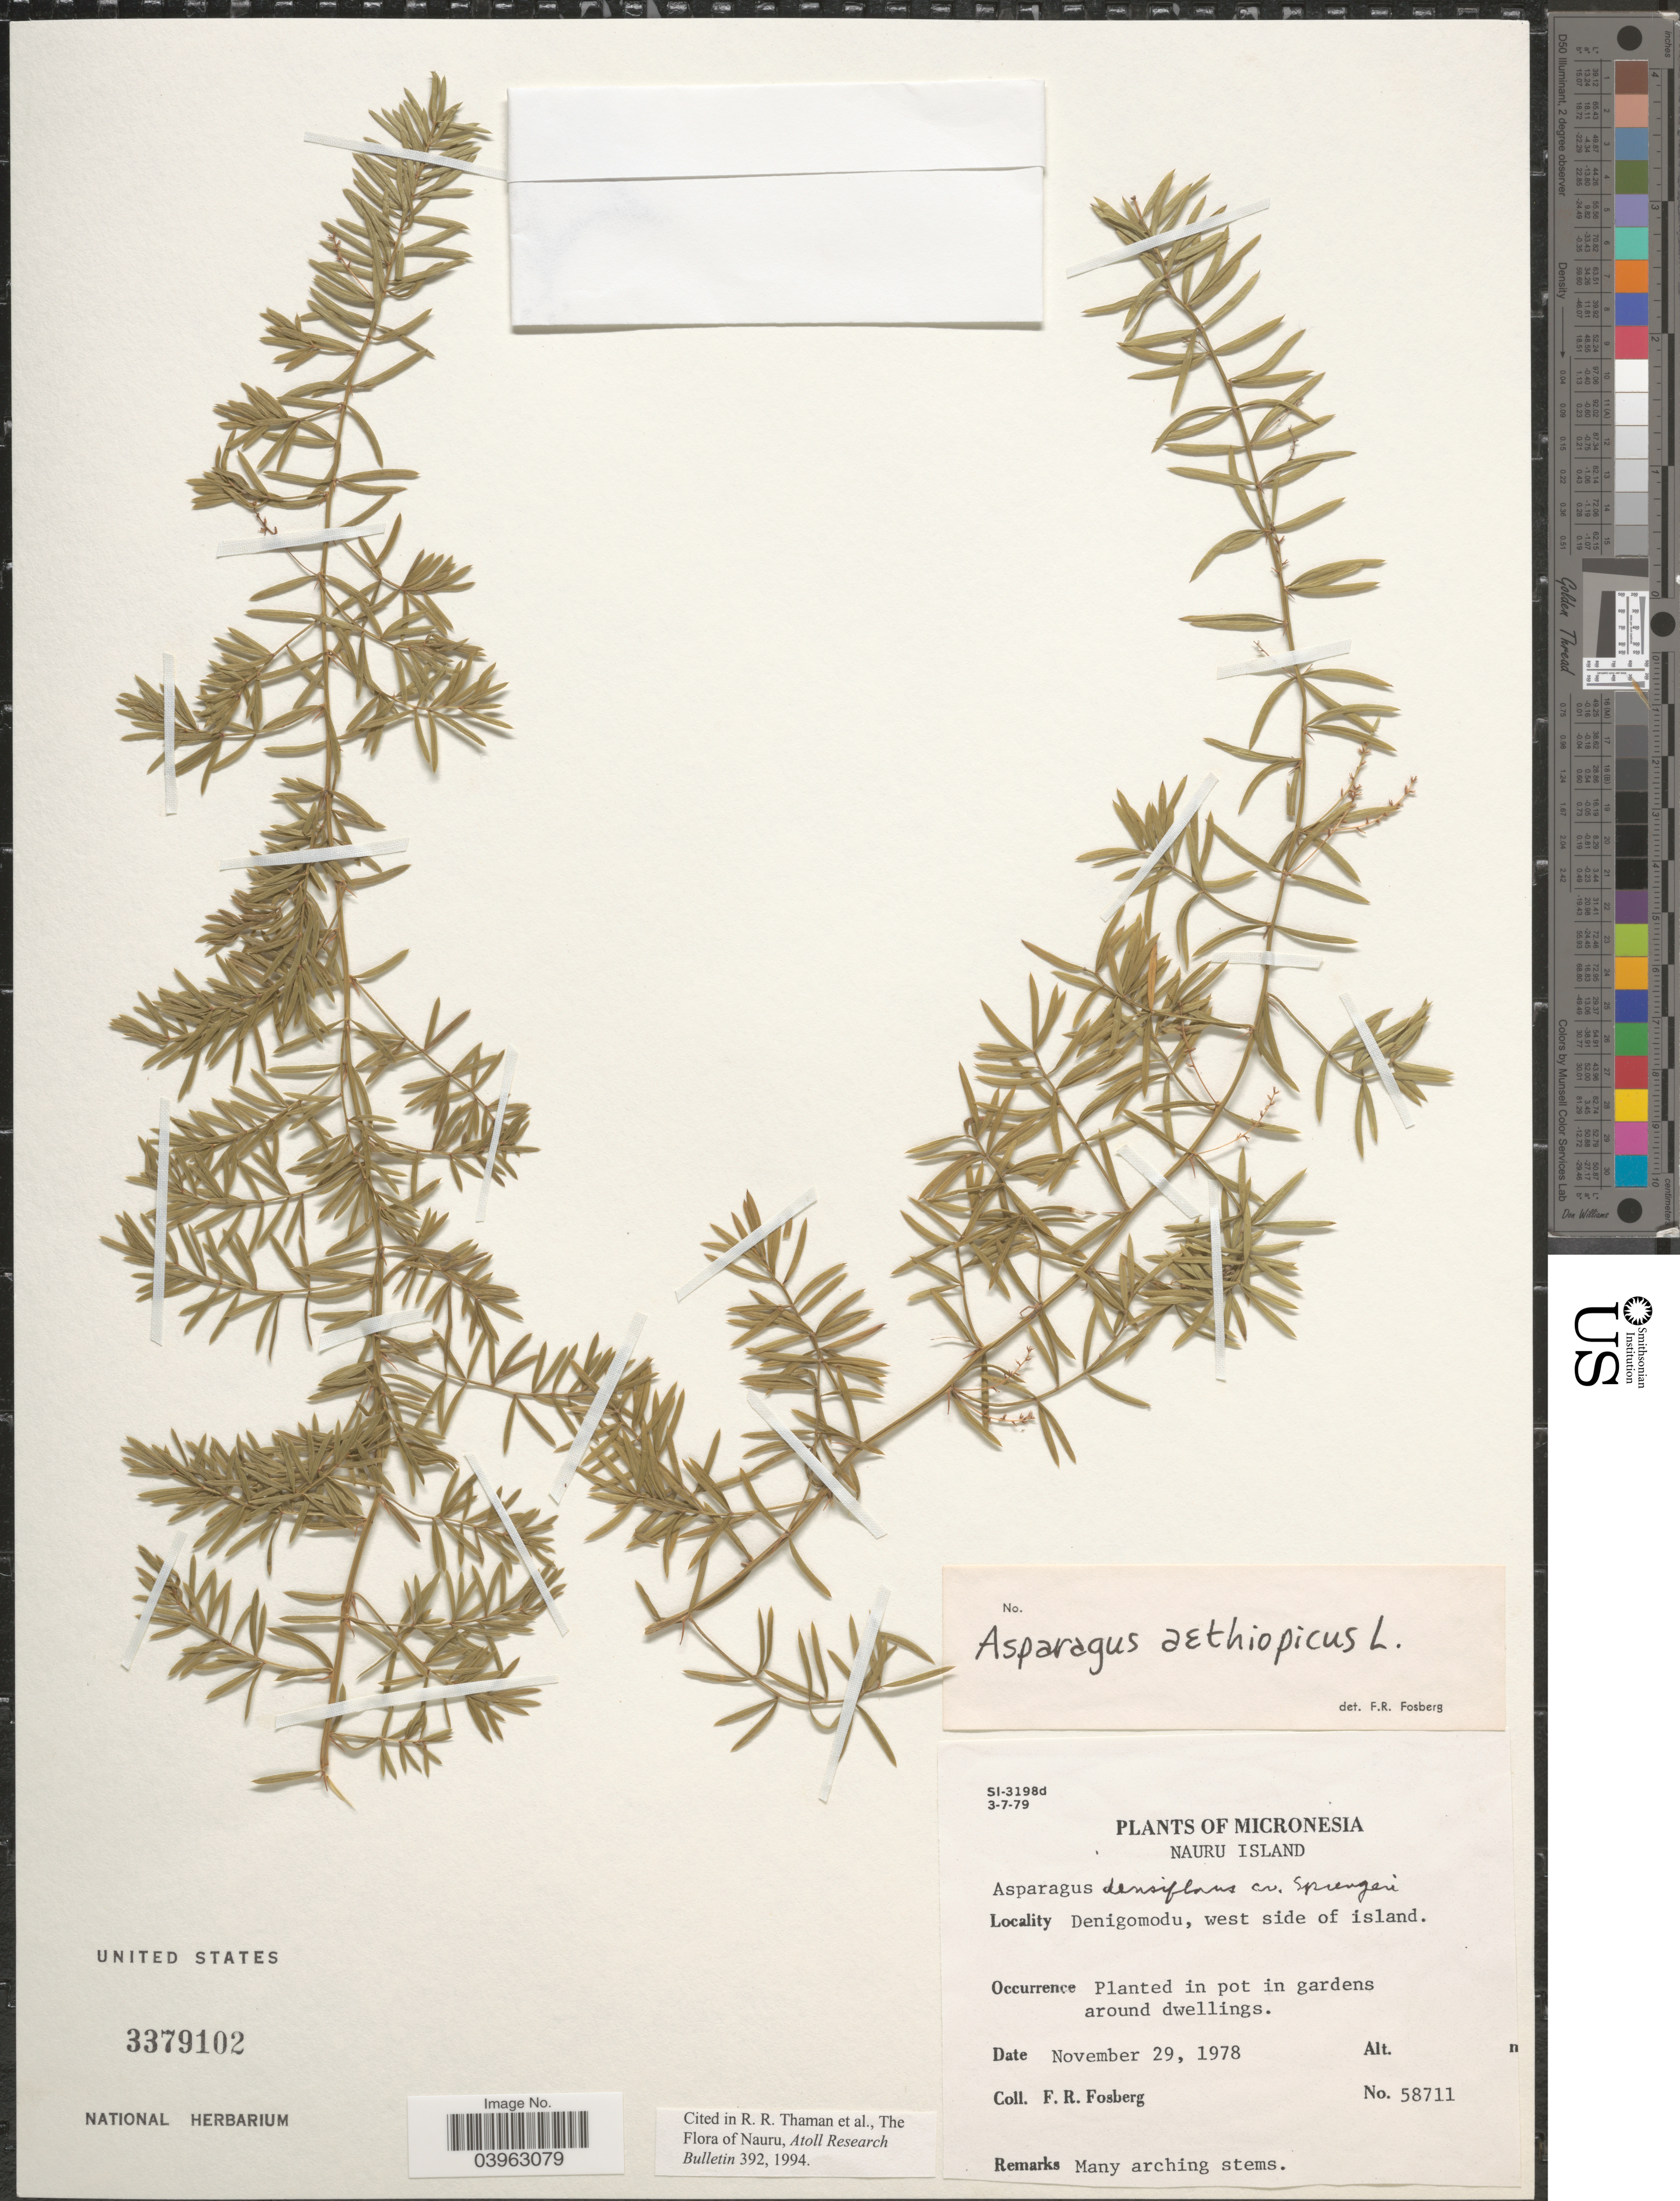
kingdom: Plantae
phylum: Tracheophyta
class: Liliopsida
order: Asparagales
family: Asparagaceae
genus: Asparagus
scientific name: Asparagus aethiopicus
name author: L.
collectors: F. R. Fosberg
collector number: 58711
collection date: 1978-11-29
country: Micronesia, Federated States of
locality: Micronesia. Nauru Island. Denigomodu, west side of island.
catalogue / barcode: US 3379102